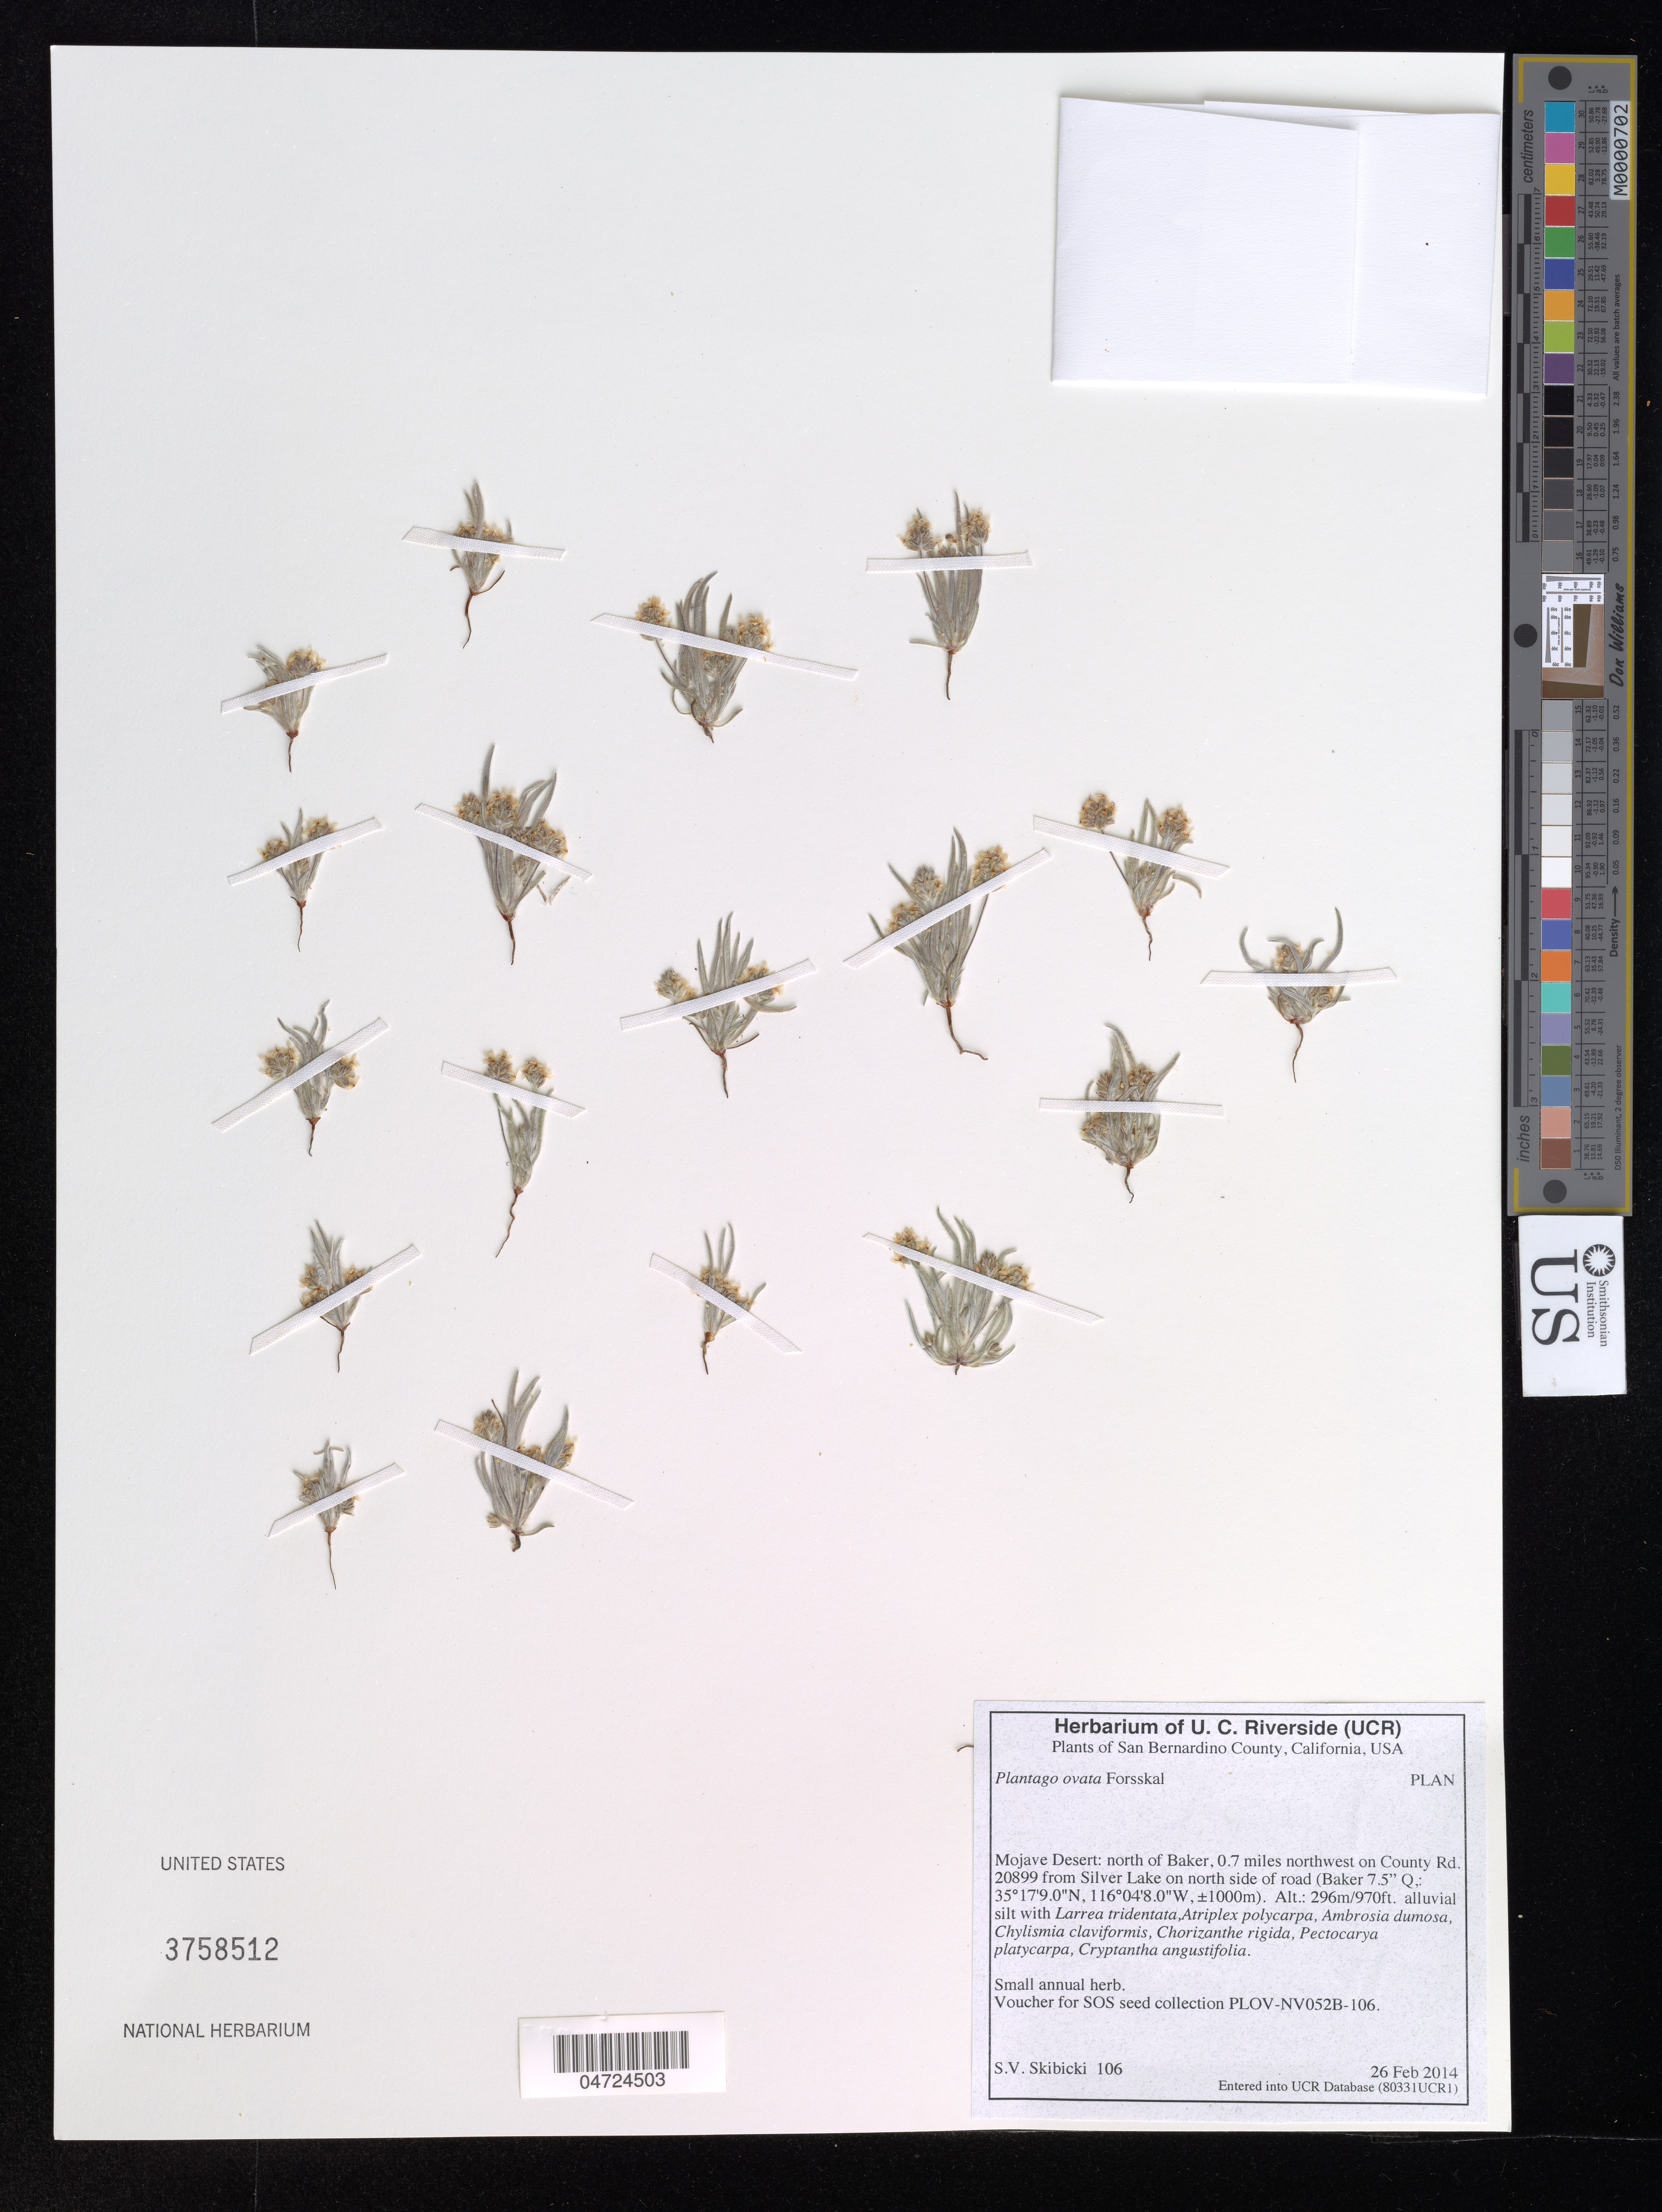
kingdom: Plantae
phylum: Tracheophyta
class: Magnoliopsida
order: Lamiales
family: Plantaginaceae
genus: Plantago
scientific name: Plantago ovata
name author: Forssk.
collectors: S. Skibicki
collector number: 106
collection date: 2014-02-26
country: United States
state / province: California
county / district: San Bernardino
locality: San Bernardino County. Mojave Desert: north of Baker, 0.7 miles northwest on County Rd. 20899 from Silver Lake on north side of road (Baker 7.5"Q.).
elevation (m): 296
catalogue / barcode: US 3758512